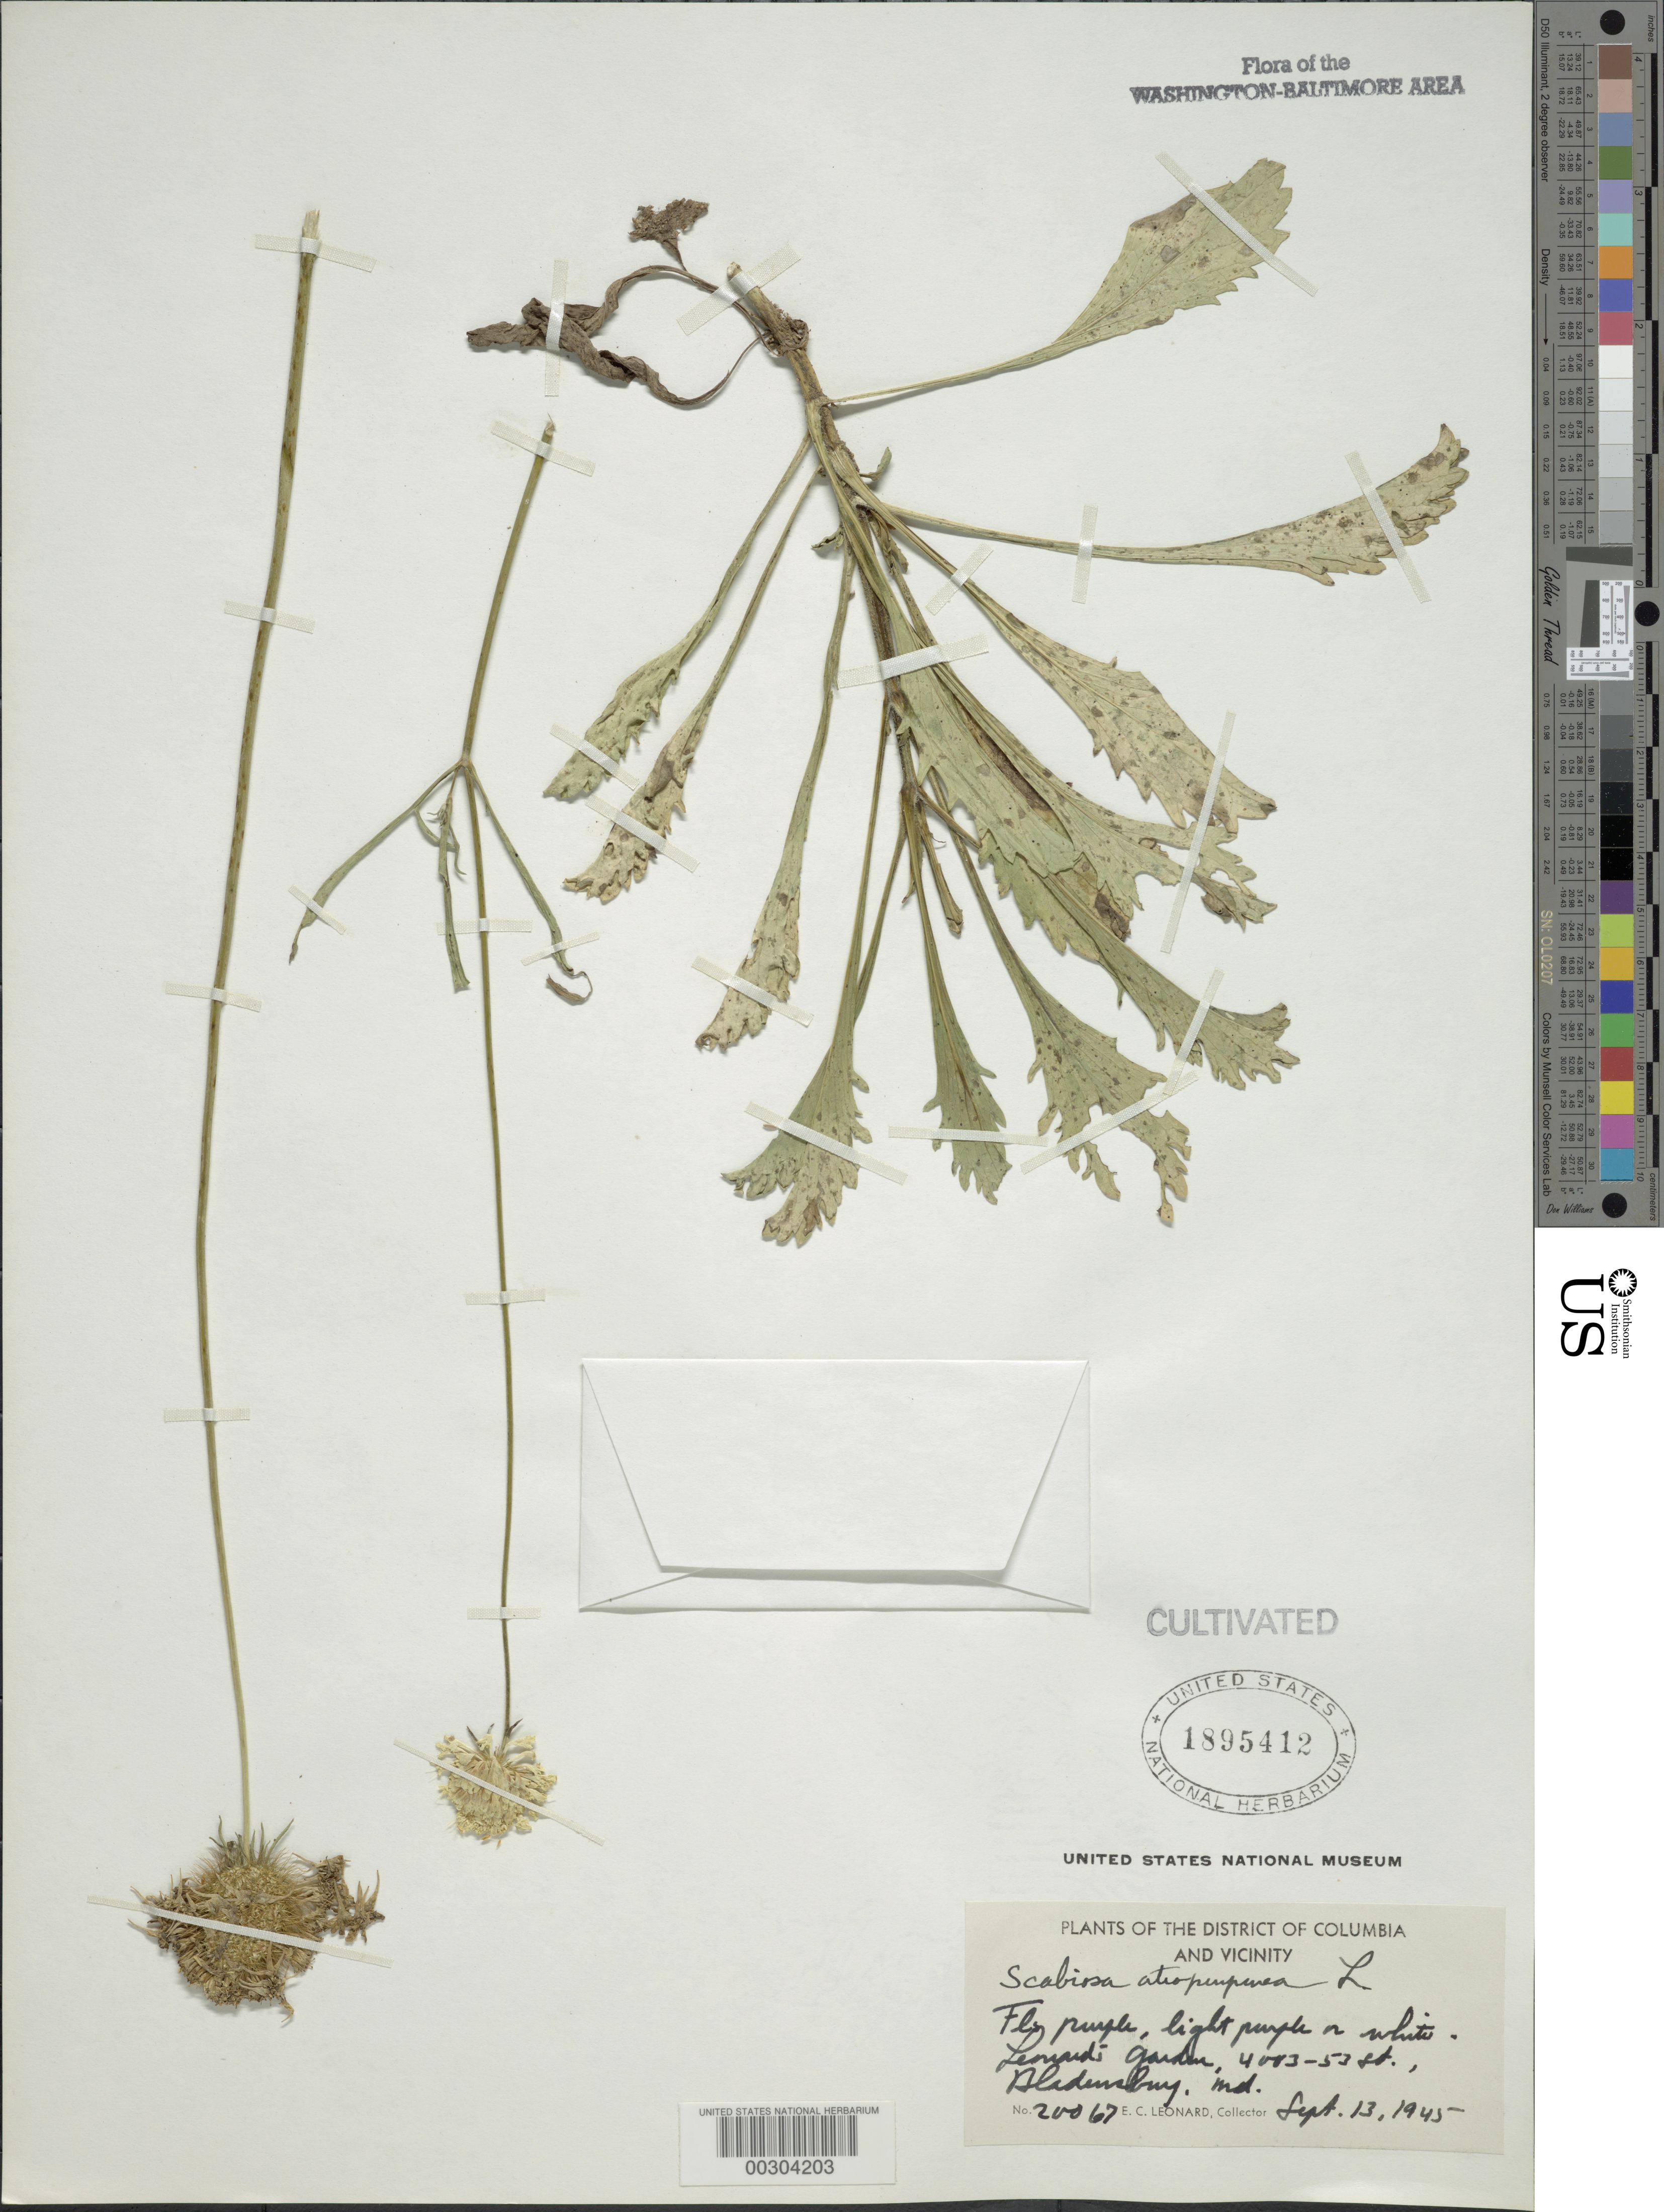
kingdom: Plantae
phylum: Tracheophyta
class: Magnoliopsida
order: Dipsacales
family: Caprifoliaceae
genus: Scabiosa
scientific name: Scabiosa atropurpurea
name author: L.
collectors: E. C. Leonard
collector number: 20067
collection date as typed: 13 Sep 1945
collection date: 1945-09-13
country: United States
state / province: Maryland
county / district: Prince George's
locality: Bladensburg, 4003 53 St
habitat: Garden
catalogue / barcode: US 1895412